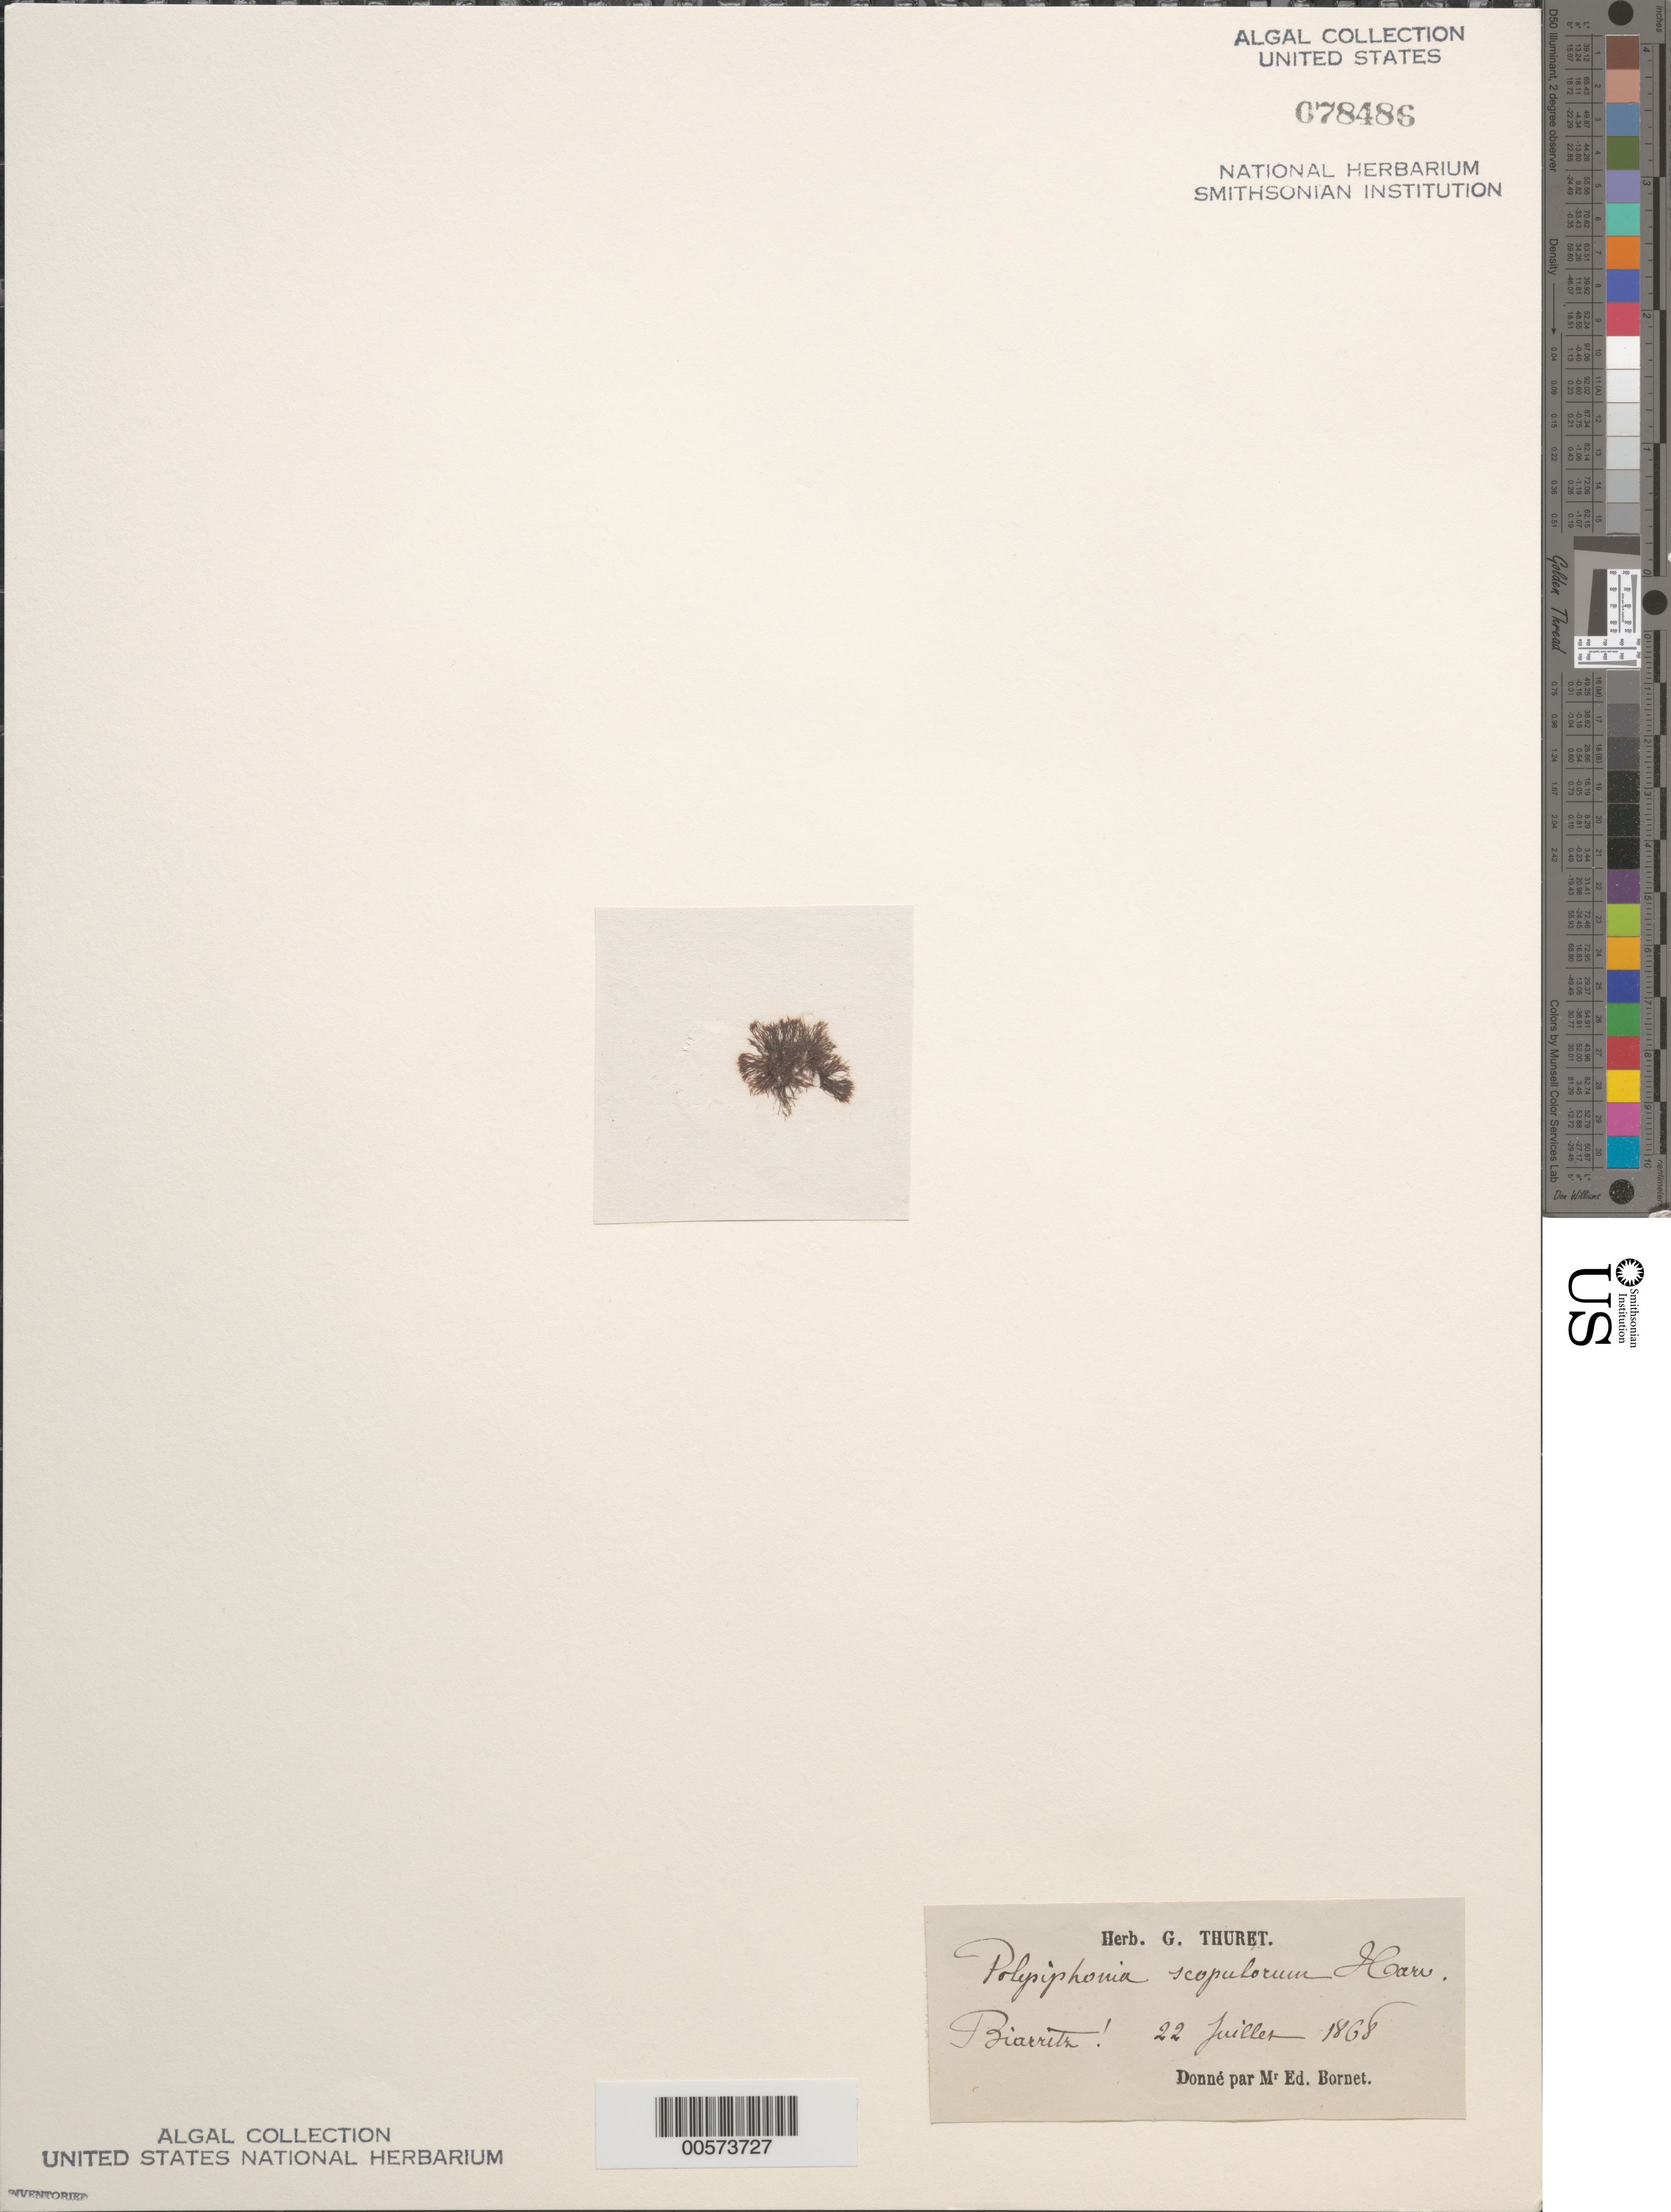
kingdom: Plantae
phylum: Rhodophyta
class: Florideophyceae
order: Ceramiales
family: Rhodomelaceae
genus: Polysiphonia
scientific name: Polysiphonia scopulorum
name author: Harv.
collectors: Thuret, G. (herbarium)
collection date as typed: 22 Jul 1868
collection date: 1868-07-22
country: France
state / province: Nouvelle-Aquitaine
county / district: Pyrénées-Atlantiques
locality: Biarritz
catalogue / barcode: US 78486